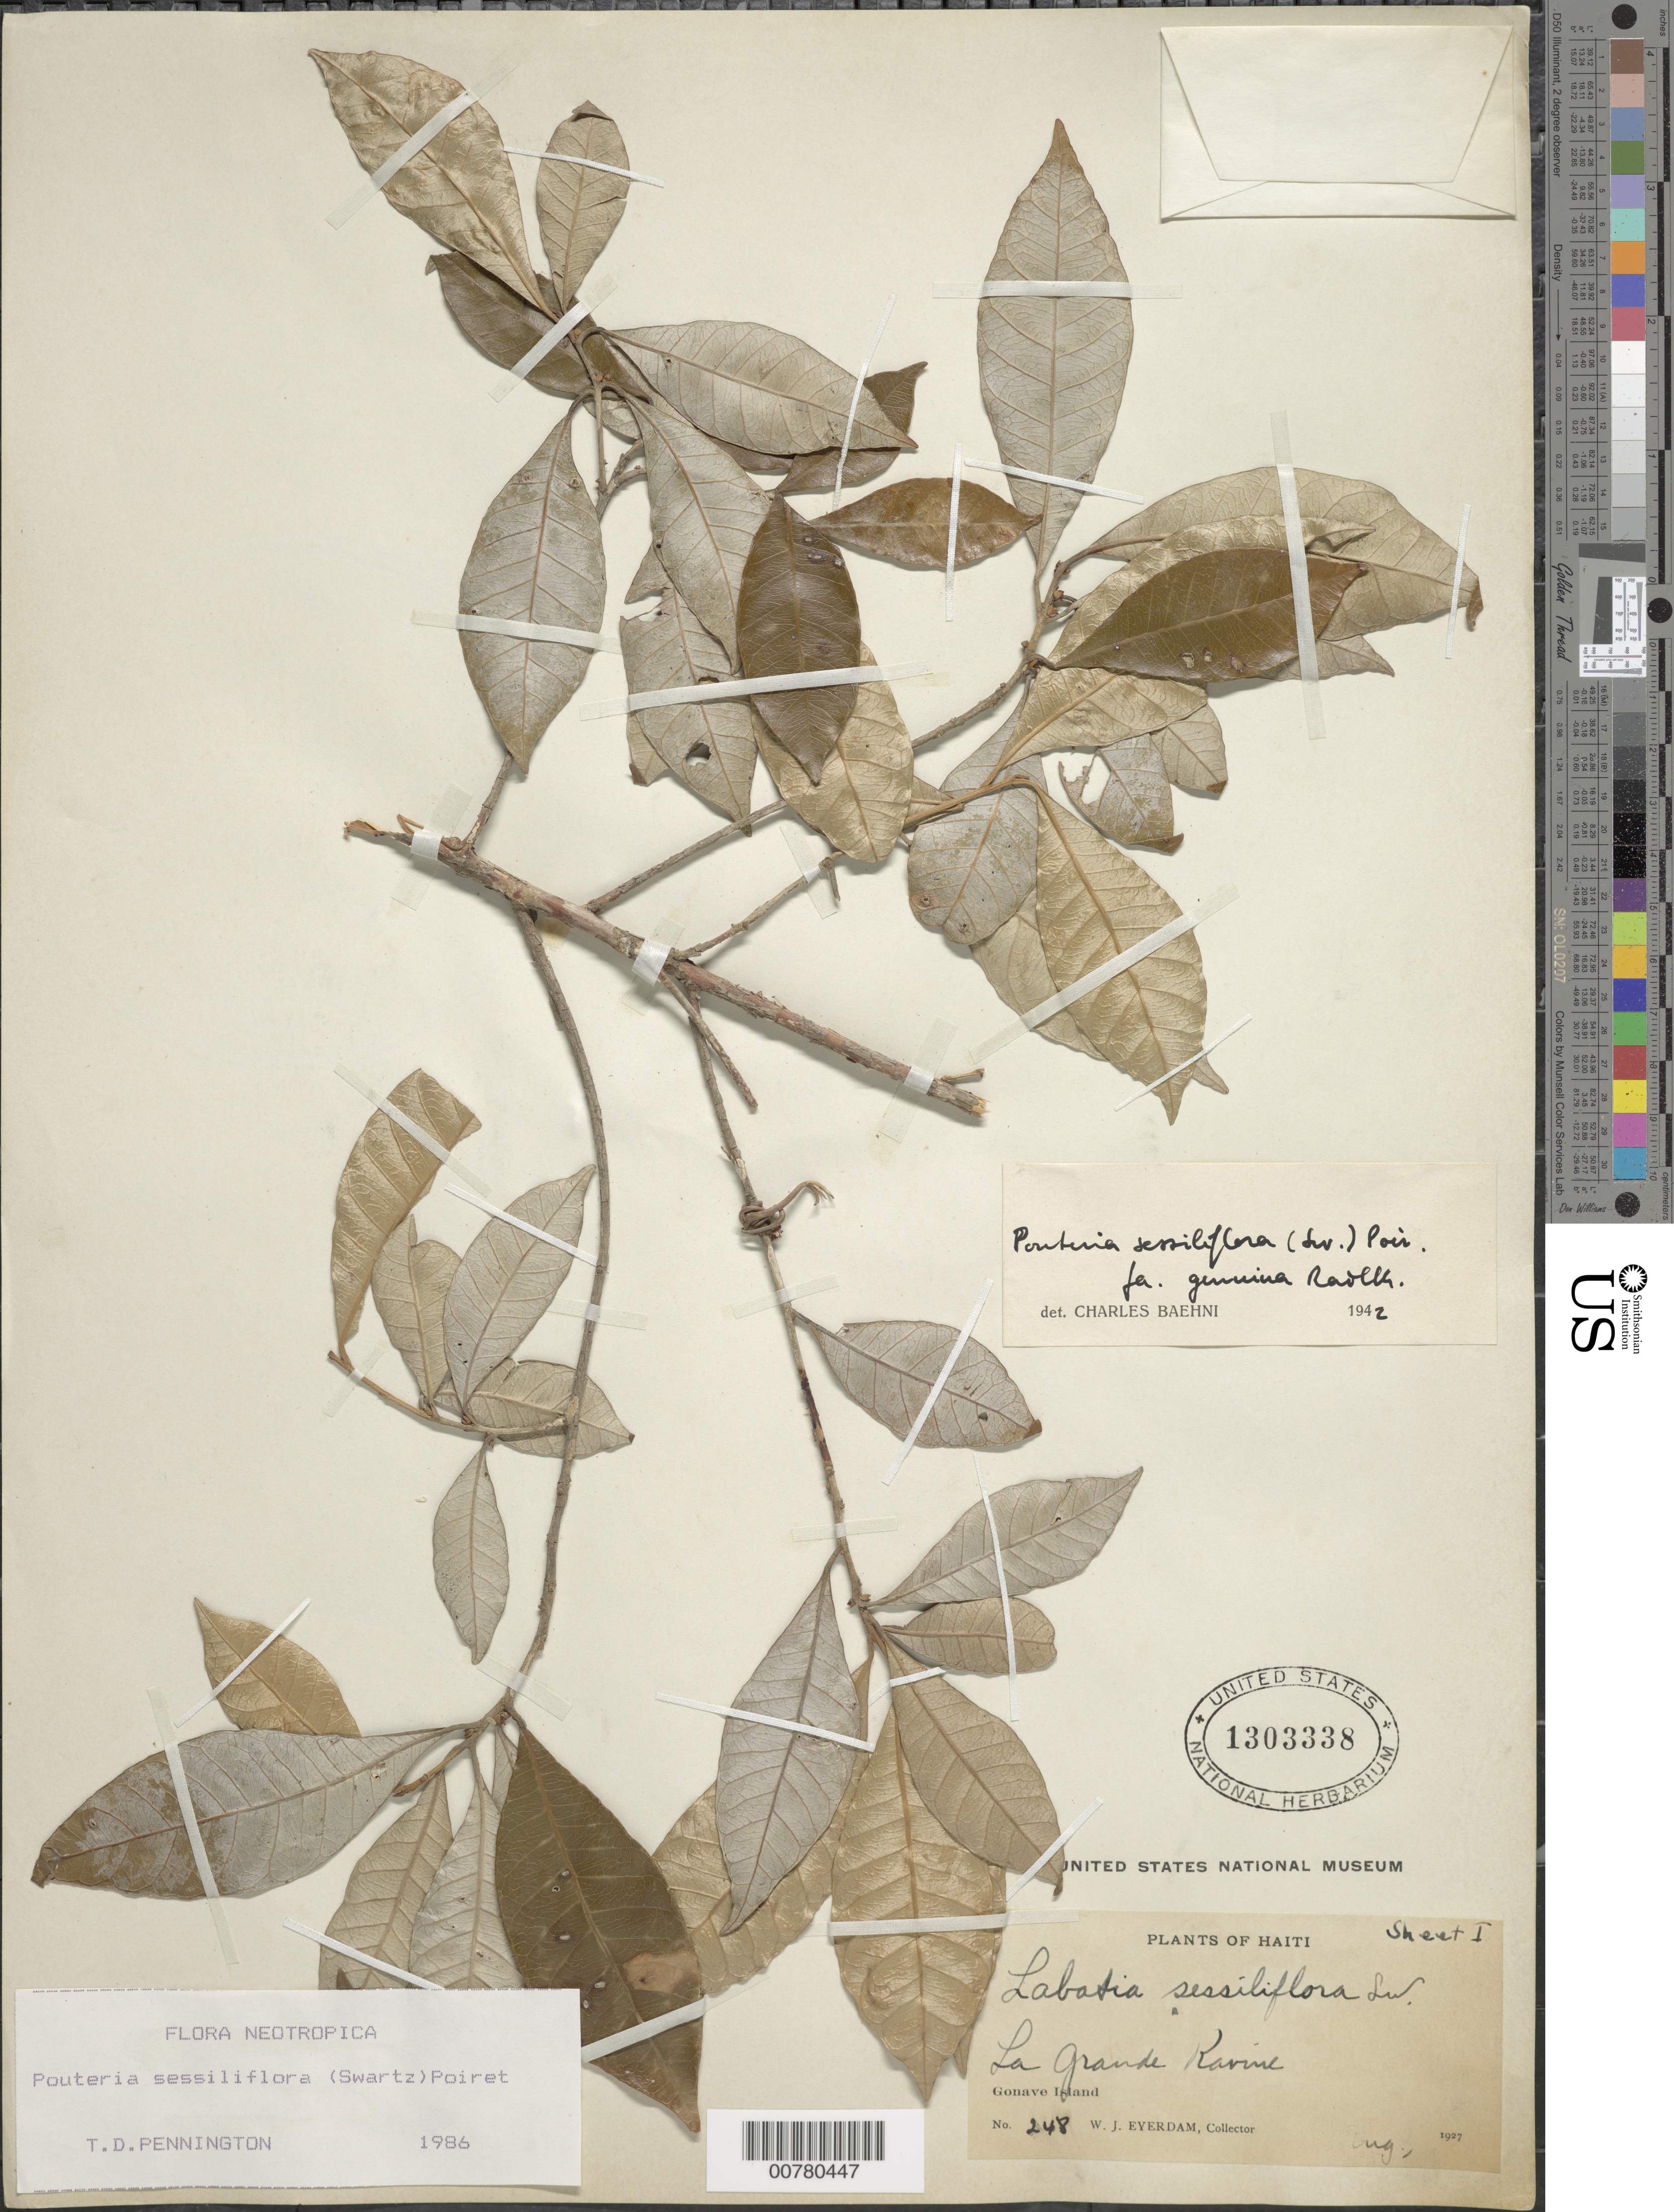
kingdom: Plantae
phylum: Tracheophyta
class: Magnoliopsida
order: Ericales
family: Sapotaceae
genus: Pouteria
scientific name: Pouteria sessiliflora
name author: (Sw.) Poir.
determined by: Pennington, T. D., (K)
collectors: W. J. Eyerdam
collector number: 248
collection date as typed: Aug 1927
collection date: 1927-08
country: Haiti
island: Hispaniola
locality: Gonave Island, La Grande Ravine.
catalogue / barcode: US 1303338